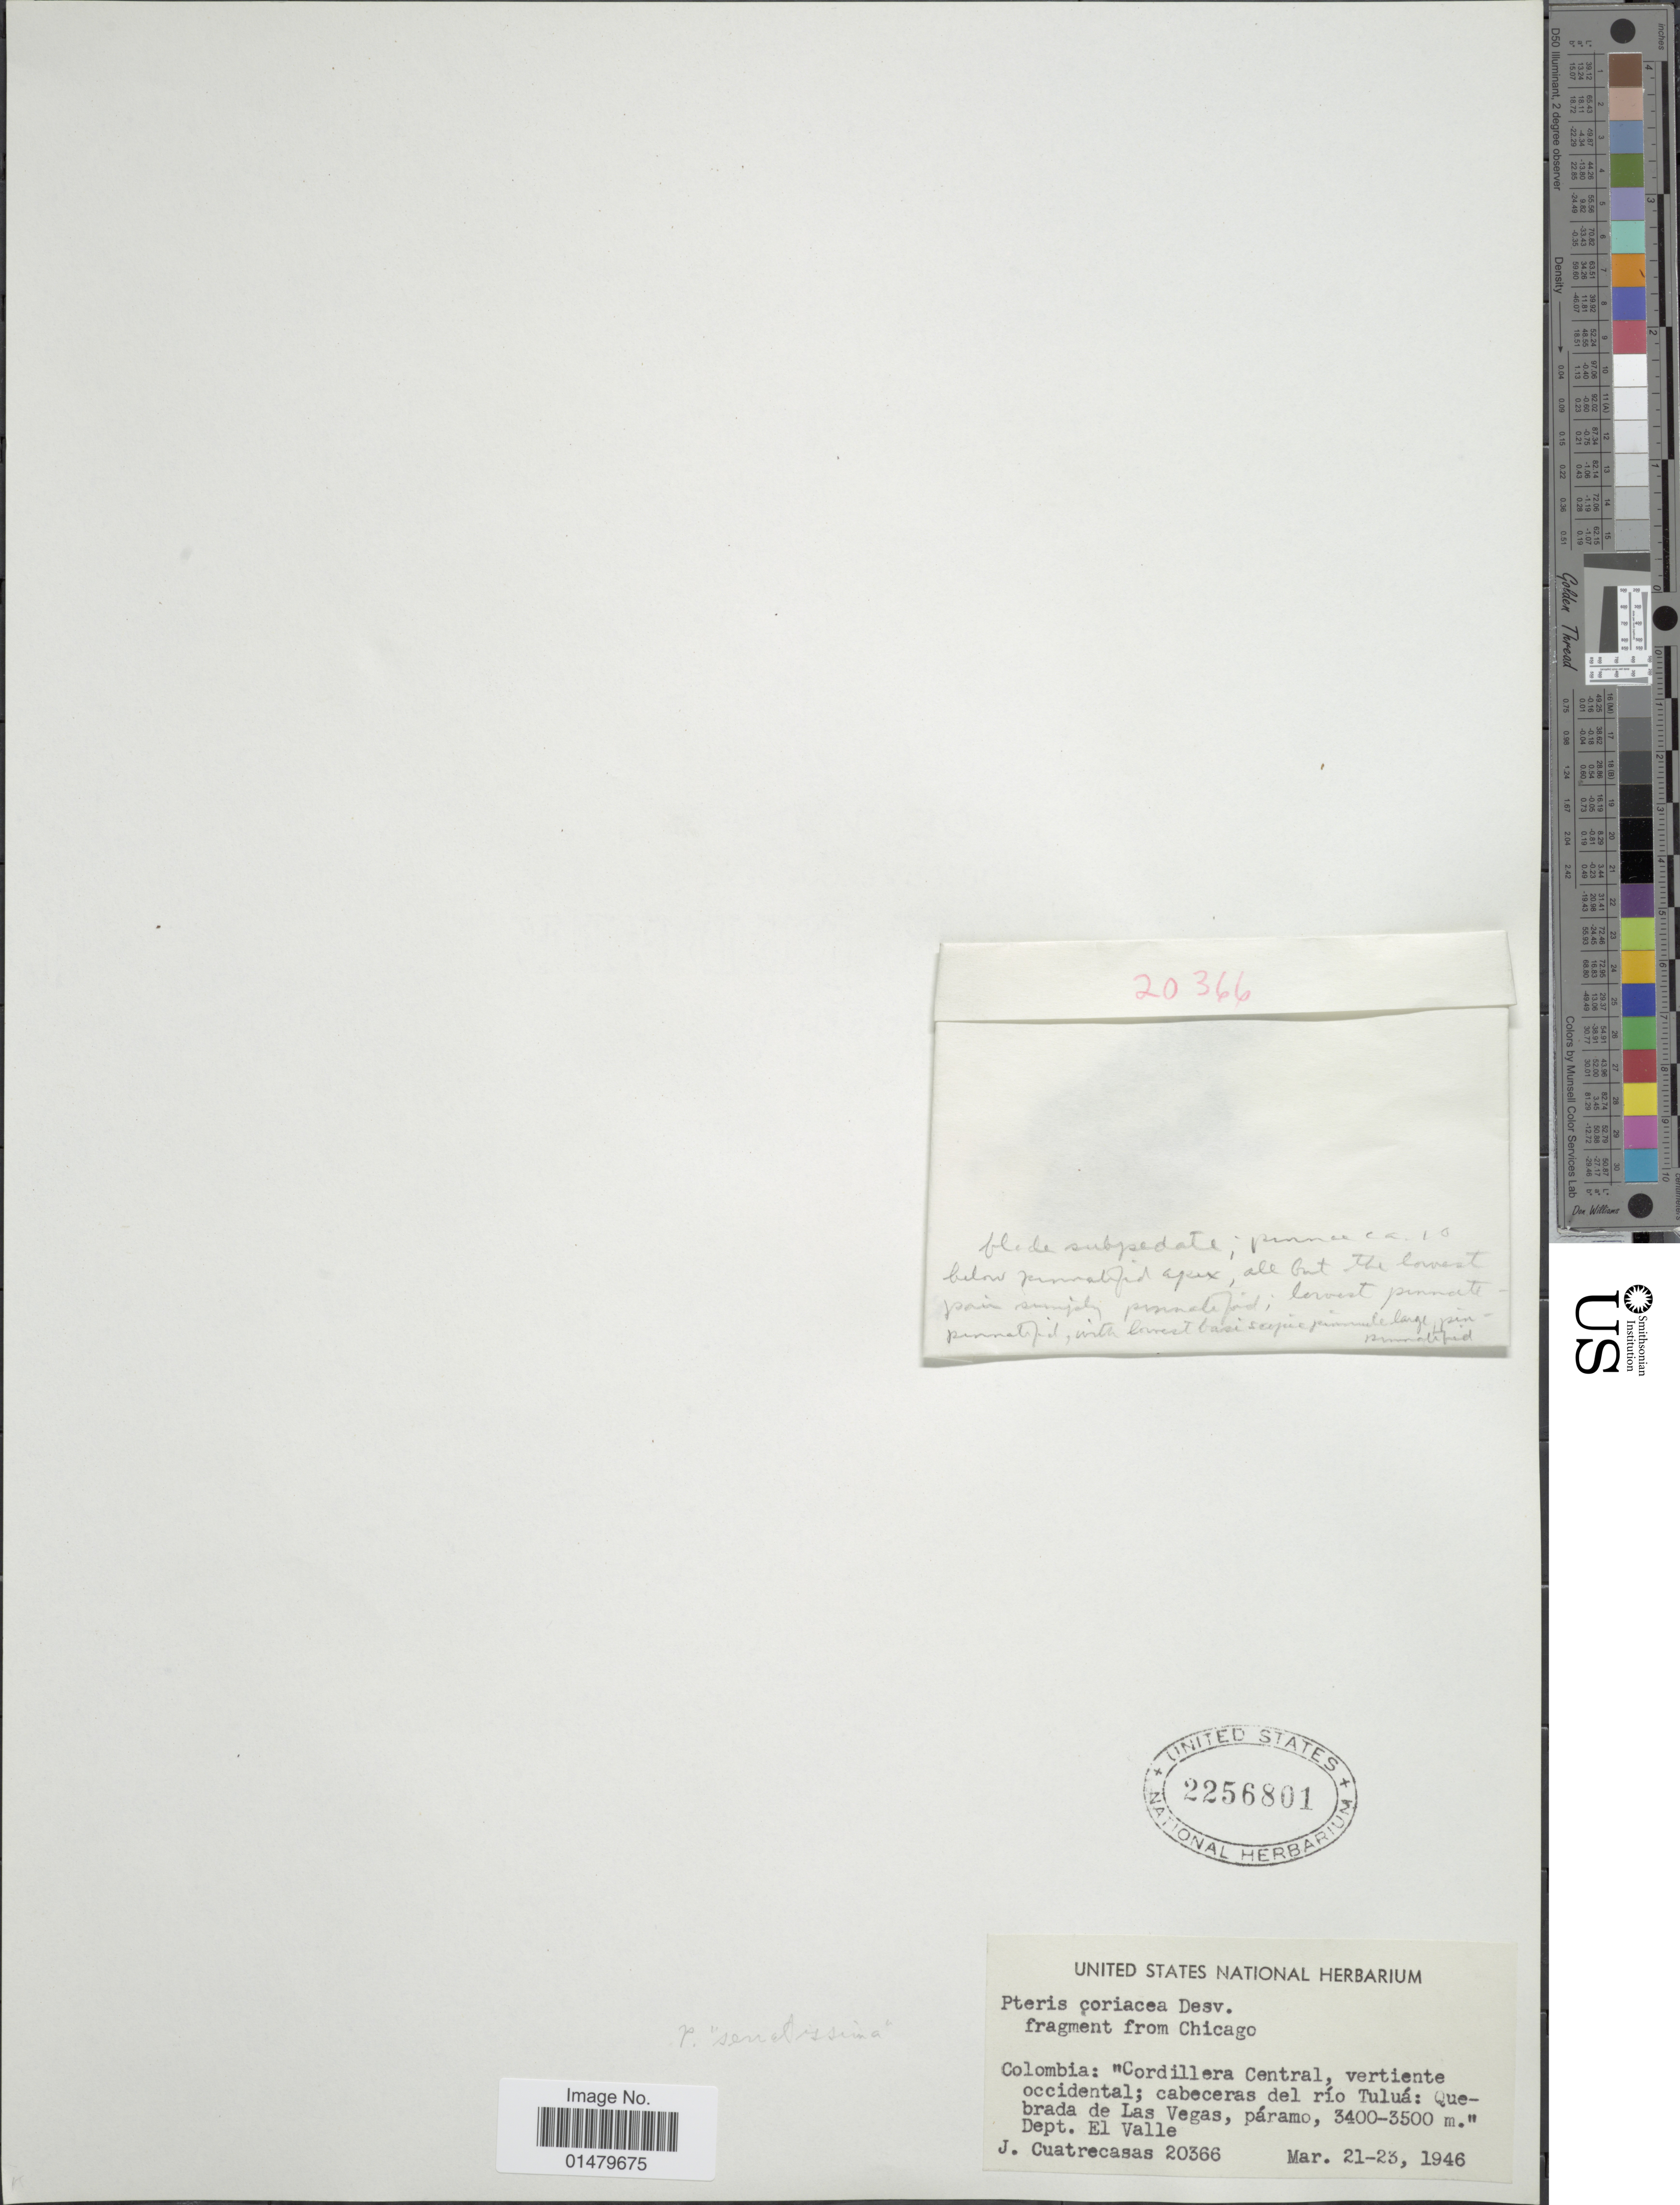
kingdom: Plantae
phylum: Tracheophyta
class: Polypodiopsida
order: Polypodiales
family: Pteridaceae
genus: Pteris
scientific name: Pteris muricatopedata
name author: A.L. Arbeláez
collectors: J. Cuatrecasas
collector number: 20366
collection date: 1946-03-21/1946-03-23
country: Colombia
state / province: Valle del Cauca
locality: Cordillera Central, veriente occidental; cabeceras del rio Tulua: Quebrada de Las Vegas.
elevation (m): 3400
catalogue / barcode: US 2256801